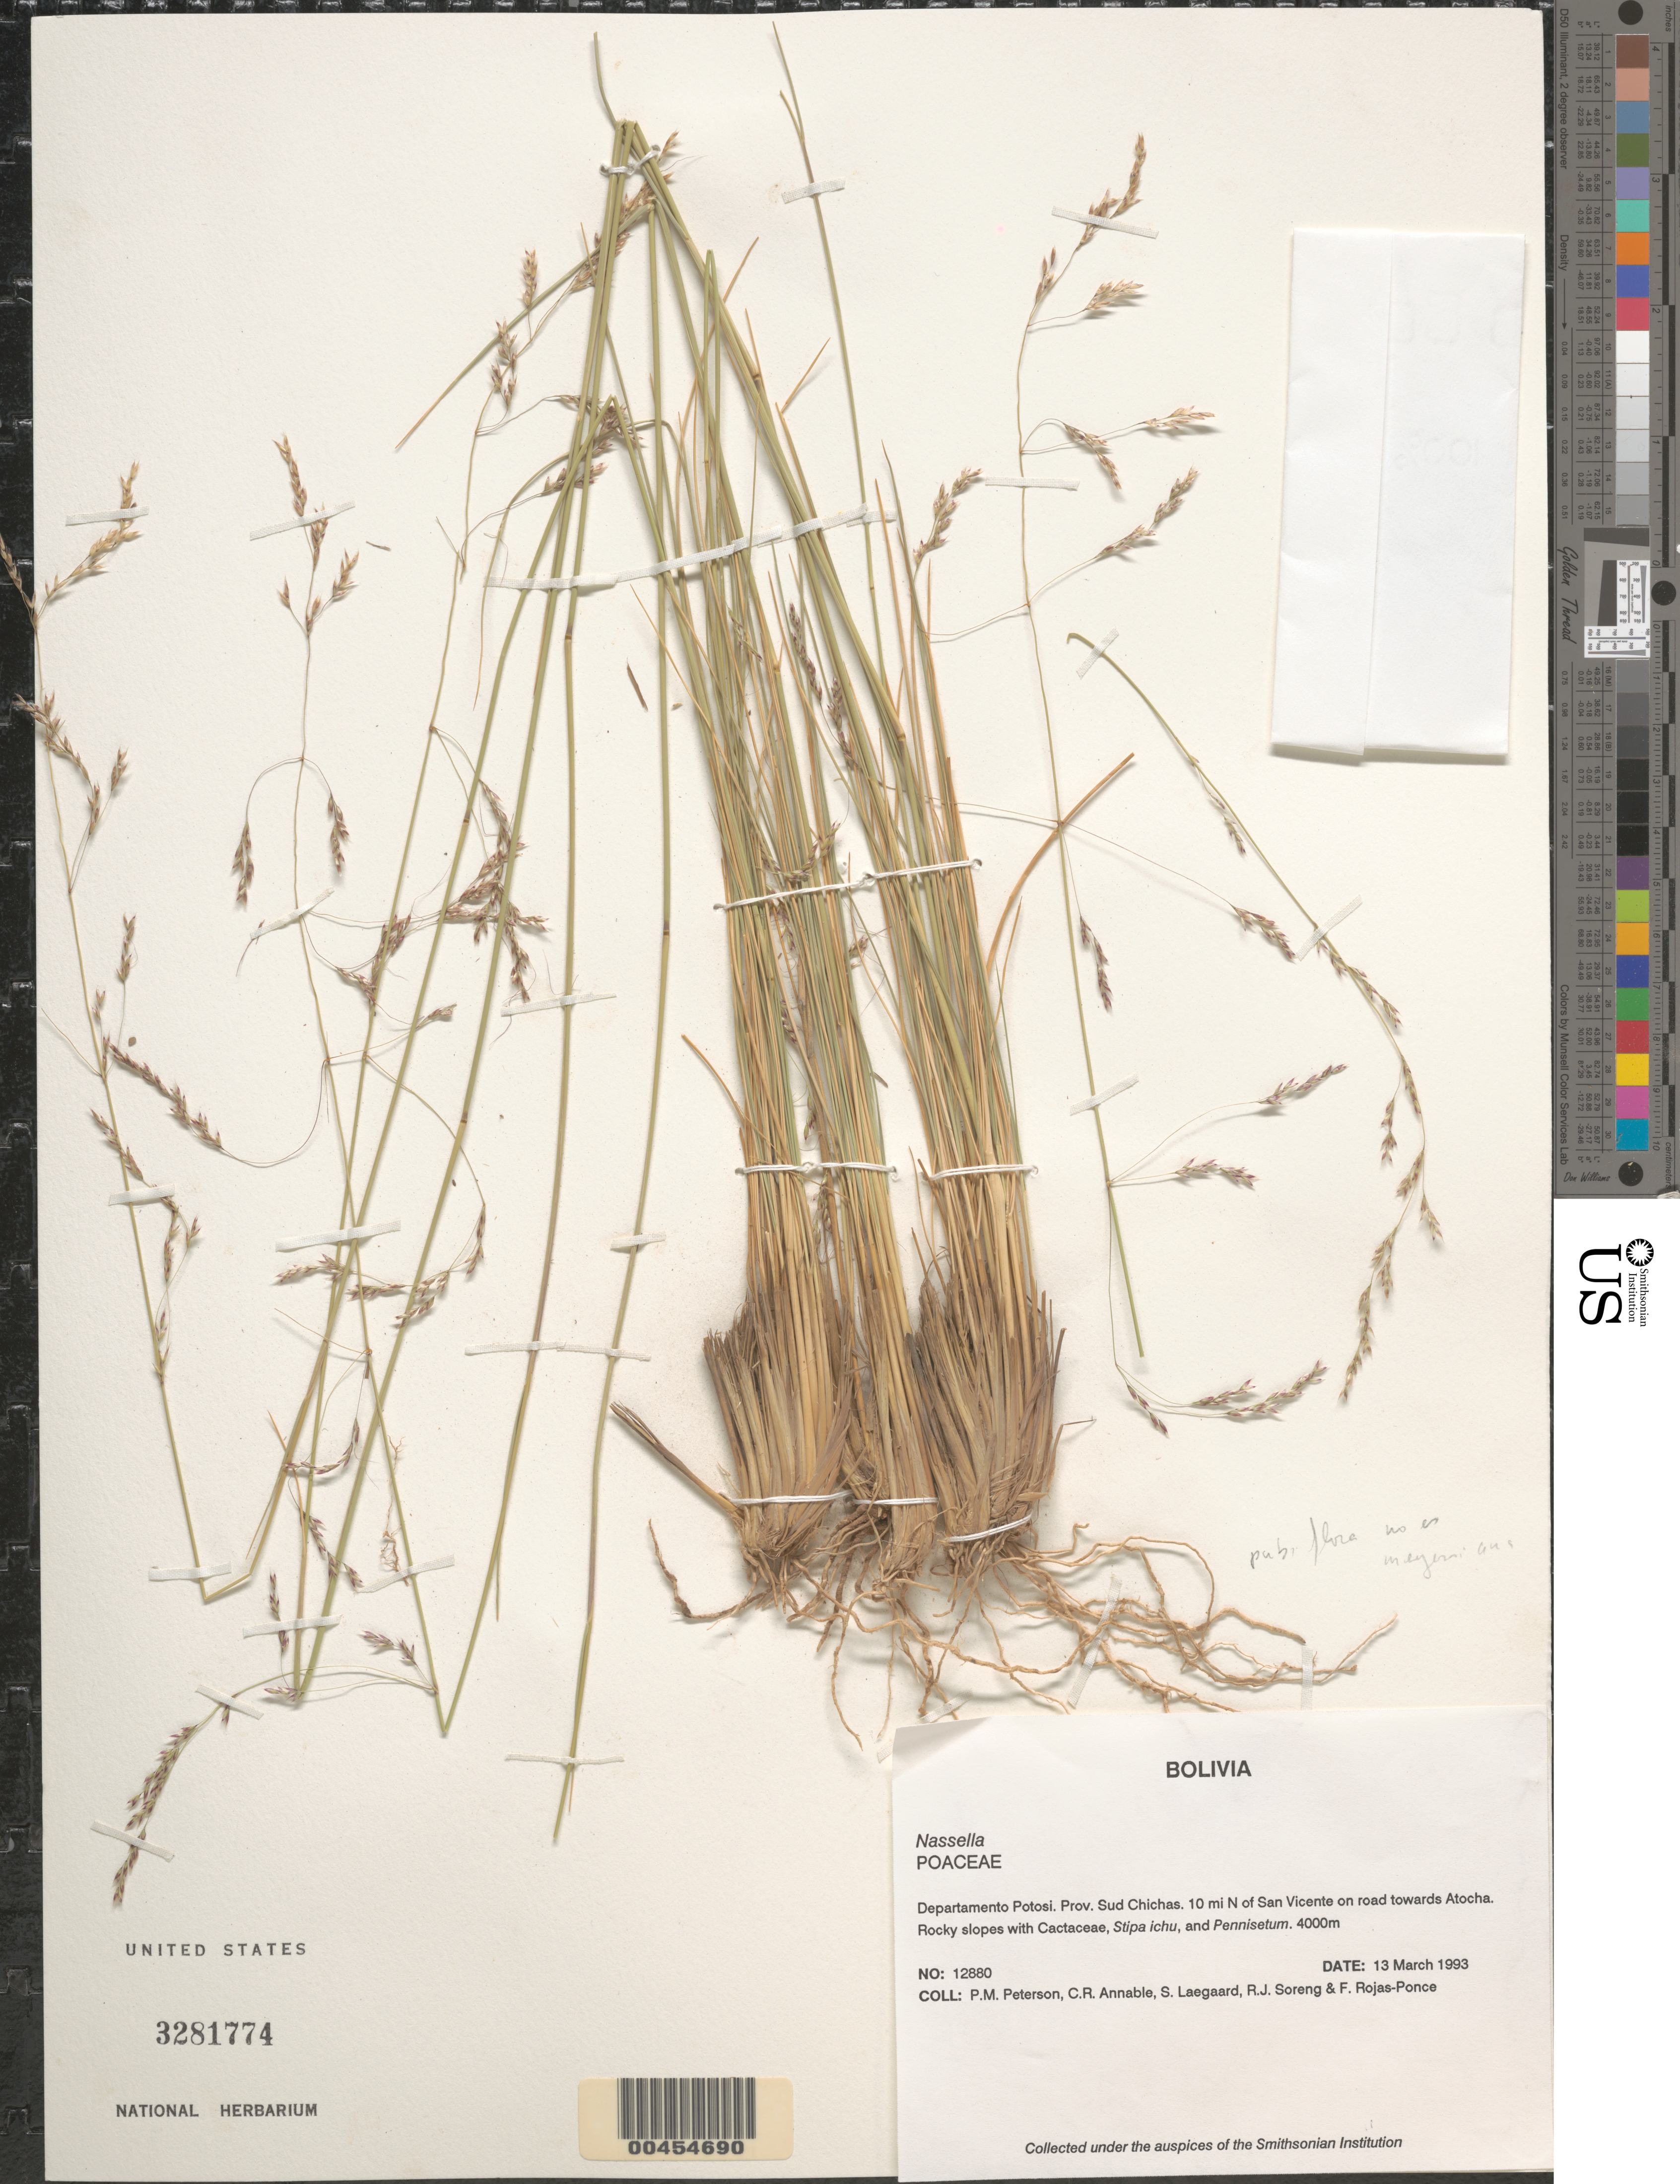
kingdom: Plantae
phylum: Tracheophyta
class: Liliopsida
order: Poales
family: Poaceae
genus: Nassella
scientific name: Nassella sp.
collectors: P. M. Peterson, C. R. Annable, S. Lægaard, R. J. Soreng & F. Rojas-Ponce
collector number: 12880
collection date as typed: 13 Mar 1993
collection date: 1993-03-13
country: Bolivia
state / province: Potosí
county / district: Sud Chichas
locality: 10 mi N of San Vicente on road towards Atocha.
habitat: Rocky slopes with Cactaceae, Stipa ichu, and Pennisetum.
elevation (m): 4000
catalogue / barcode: US 3281774